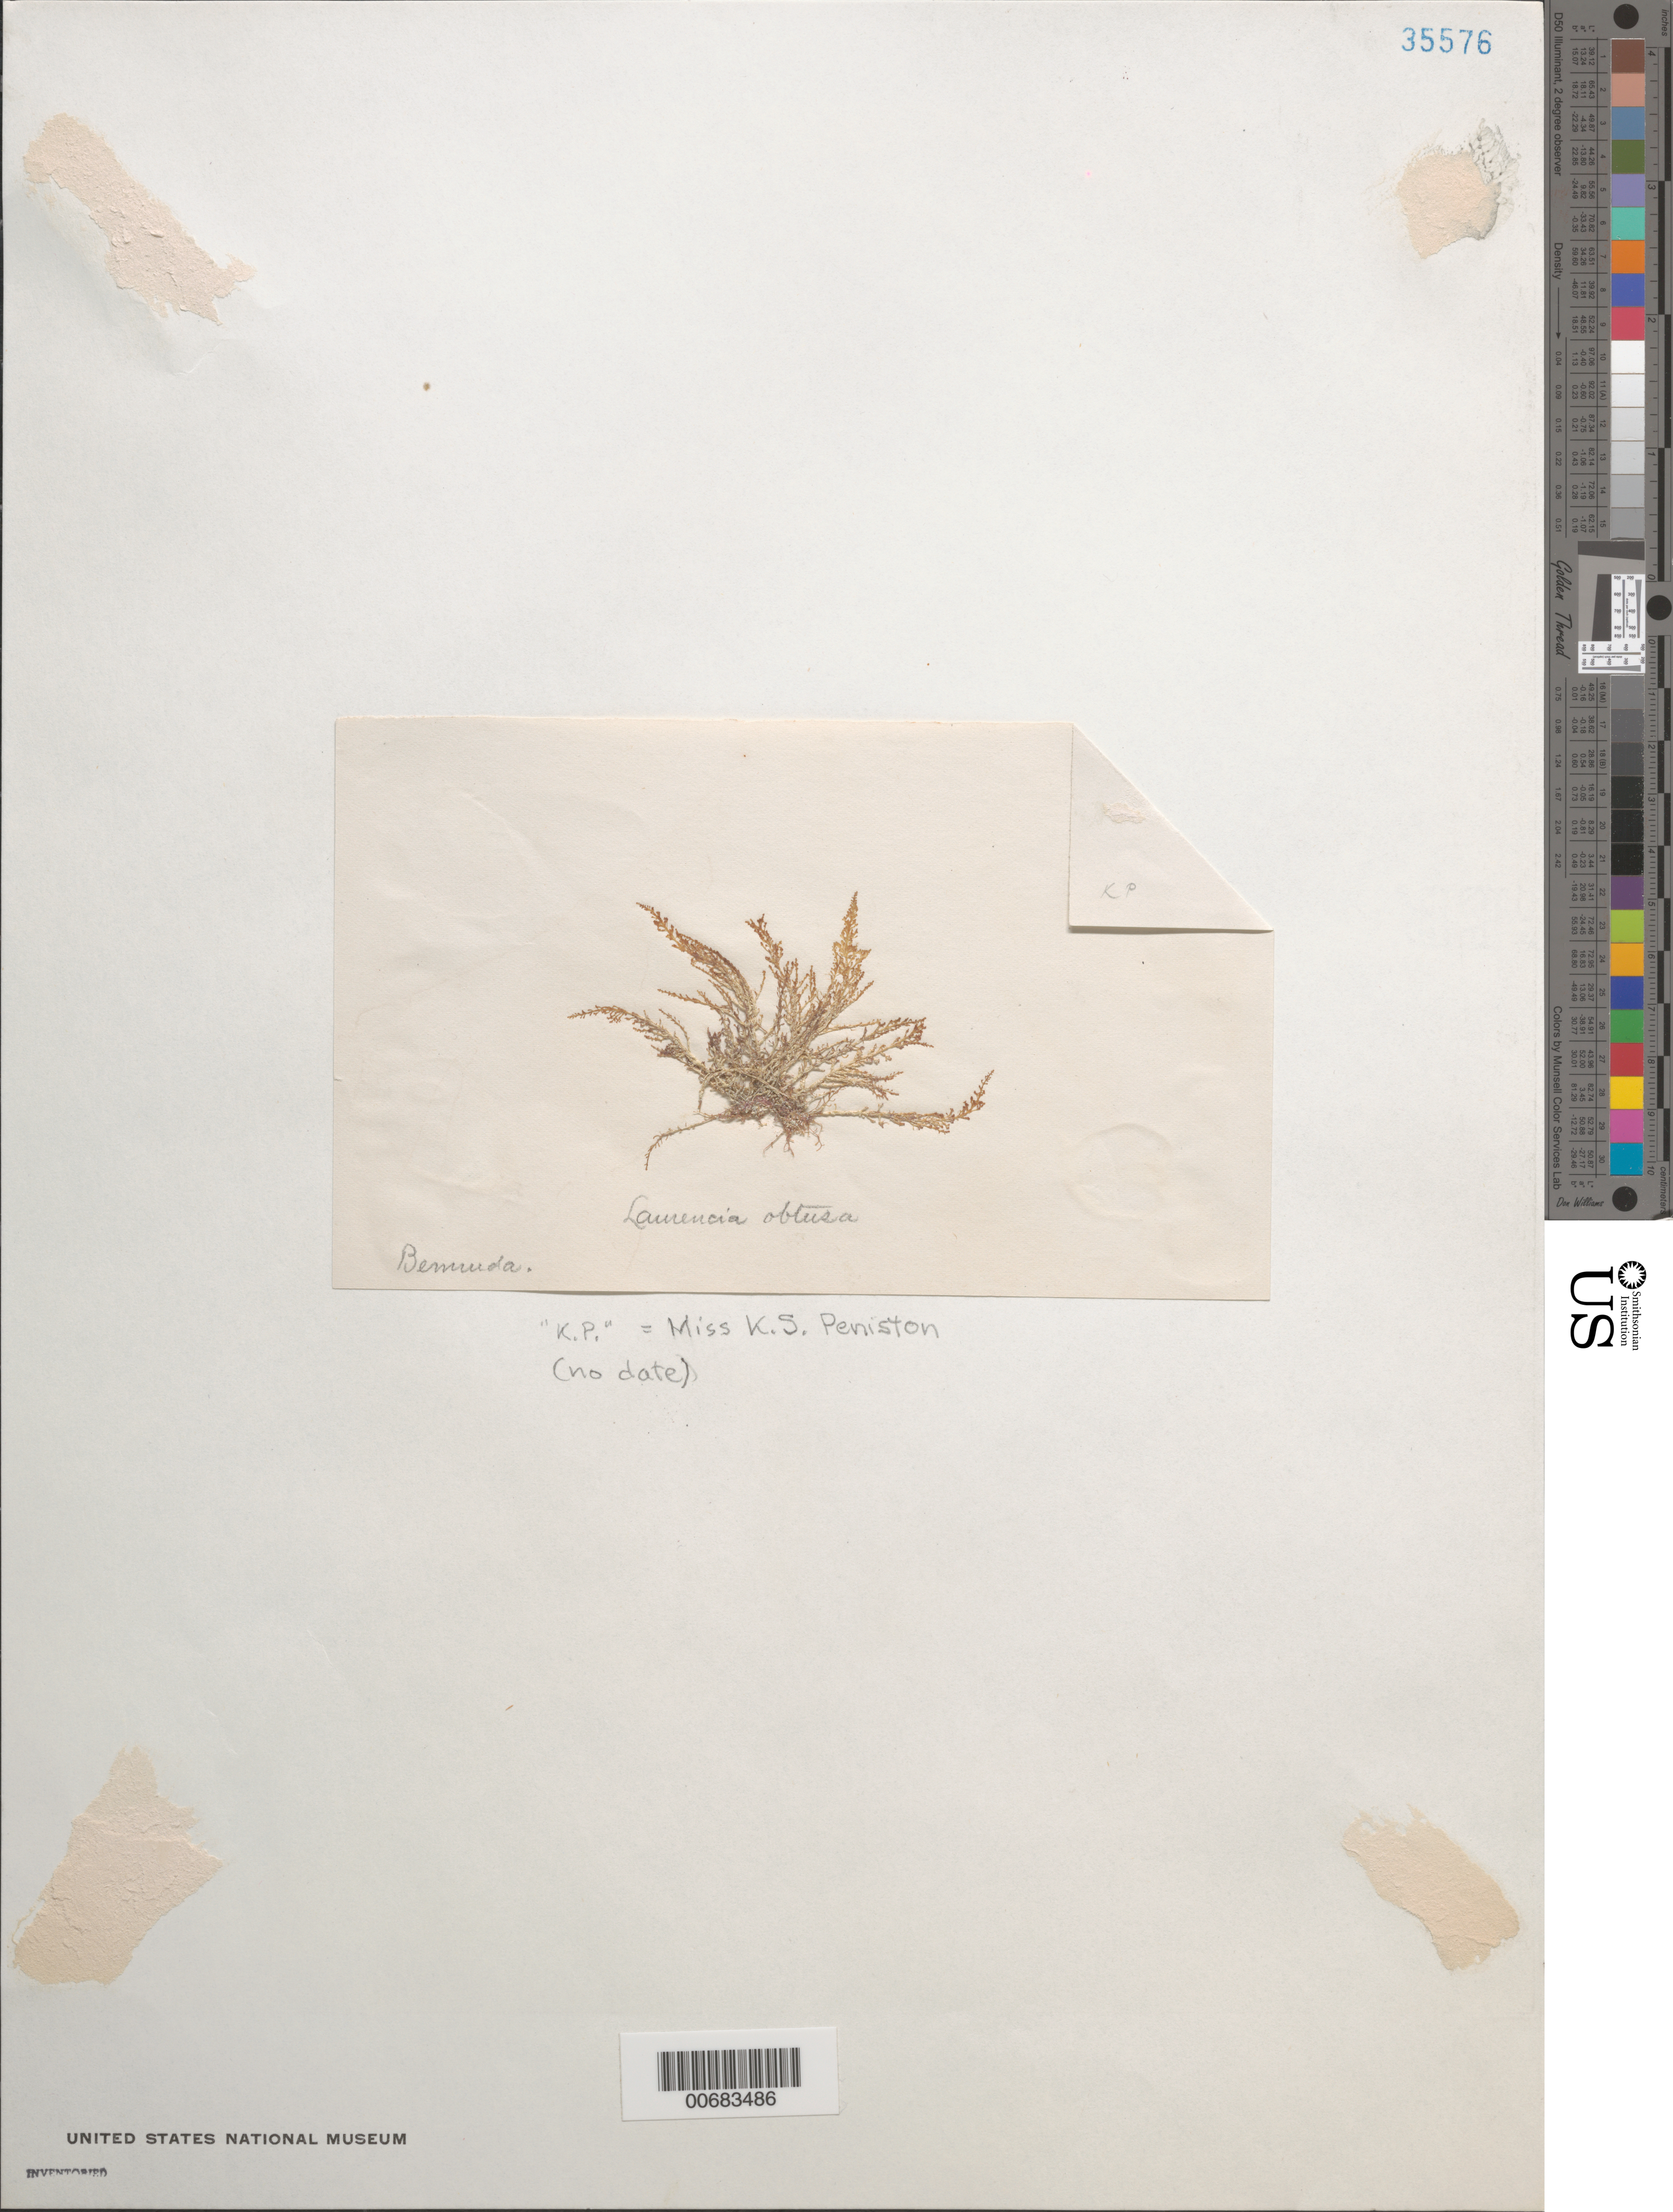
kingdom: Plantae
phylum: Rhodophyta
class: Florideophyceae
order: Ceramiales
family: Rhodomelaceae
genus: Laurencia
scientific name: Laurencia obtusa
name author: (Huds.) J.V.Lamouroux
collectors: K. Peniston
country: Bermuda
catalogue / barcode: US 35576